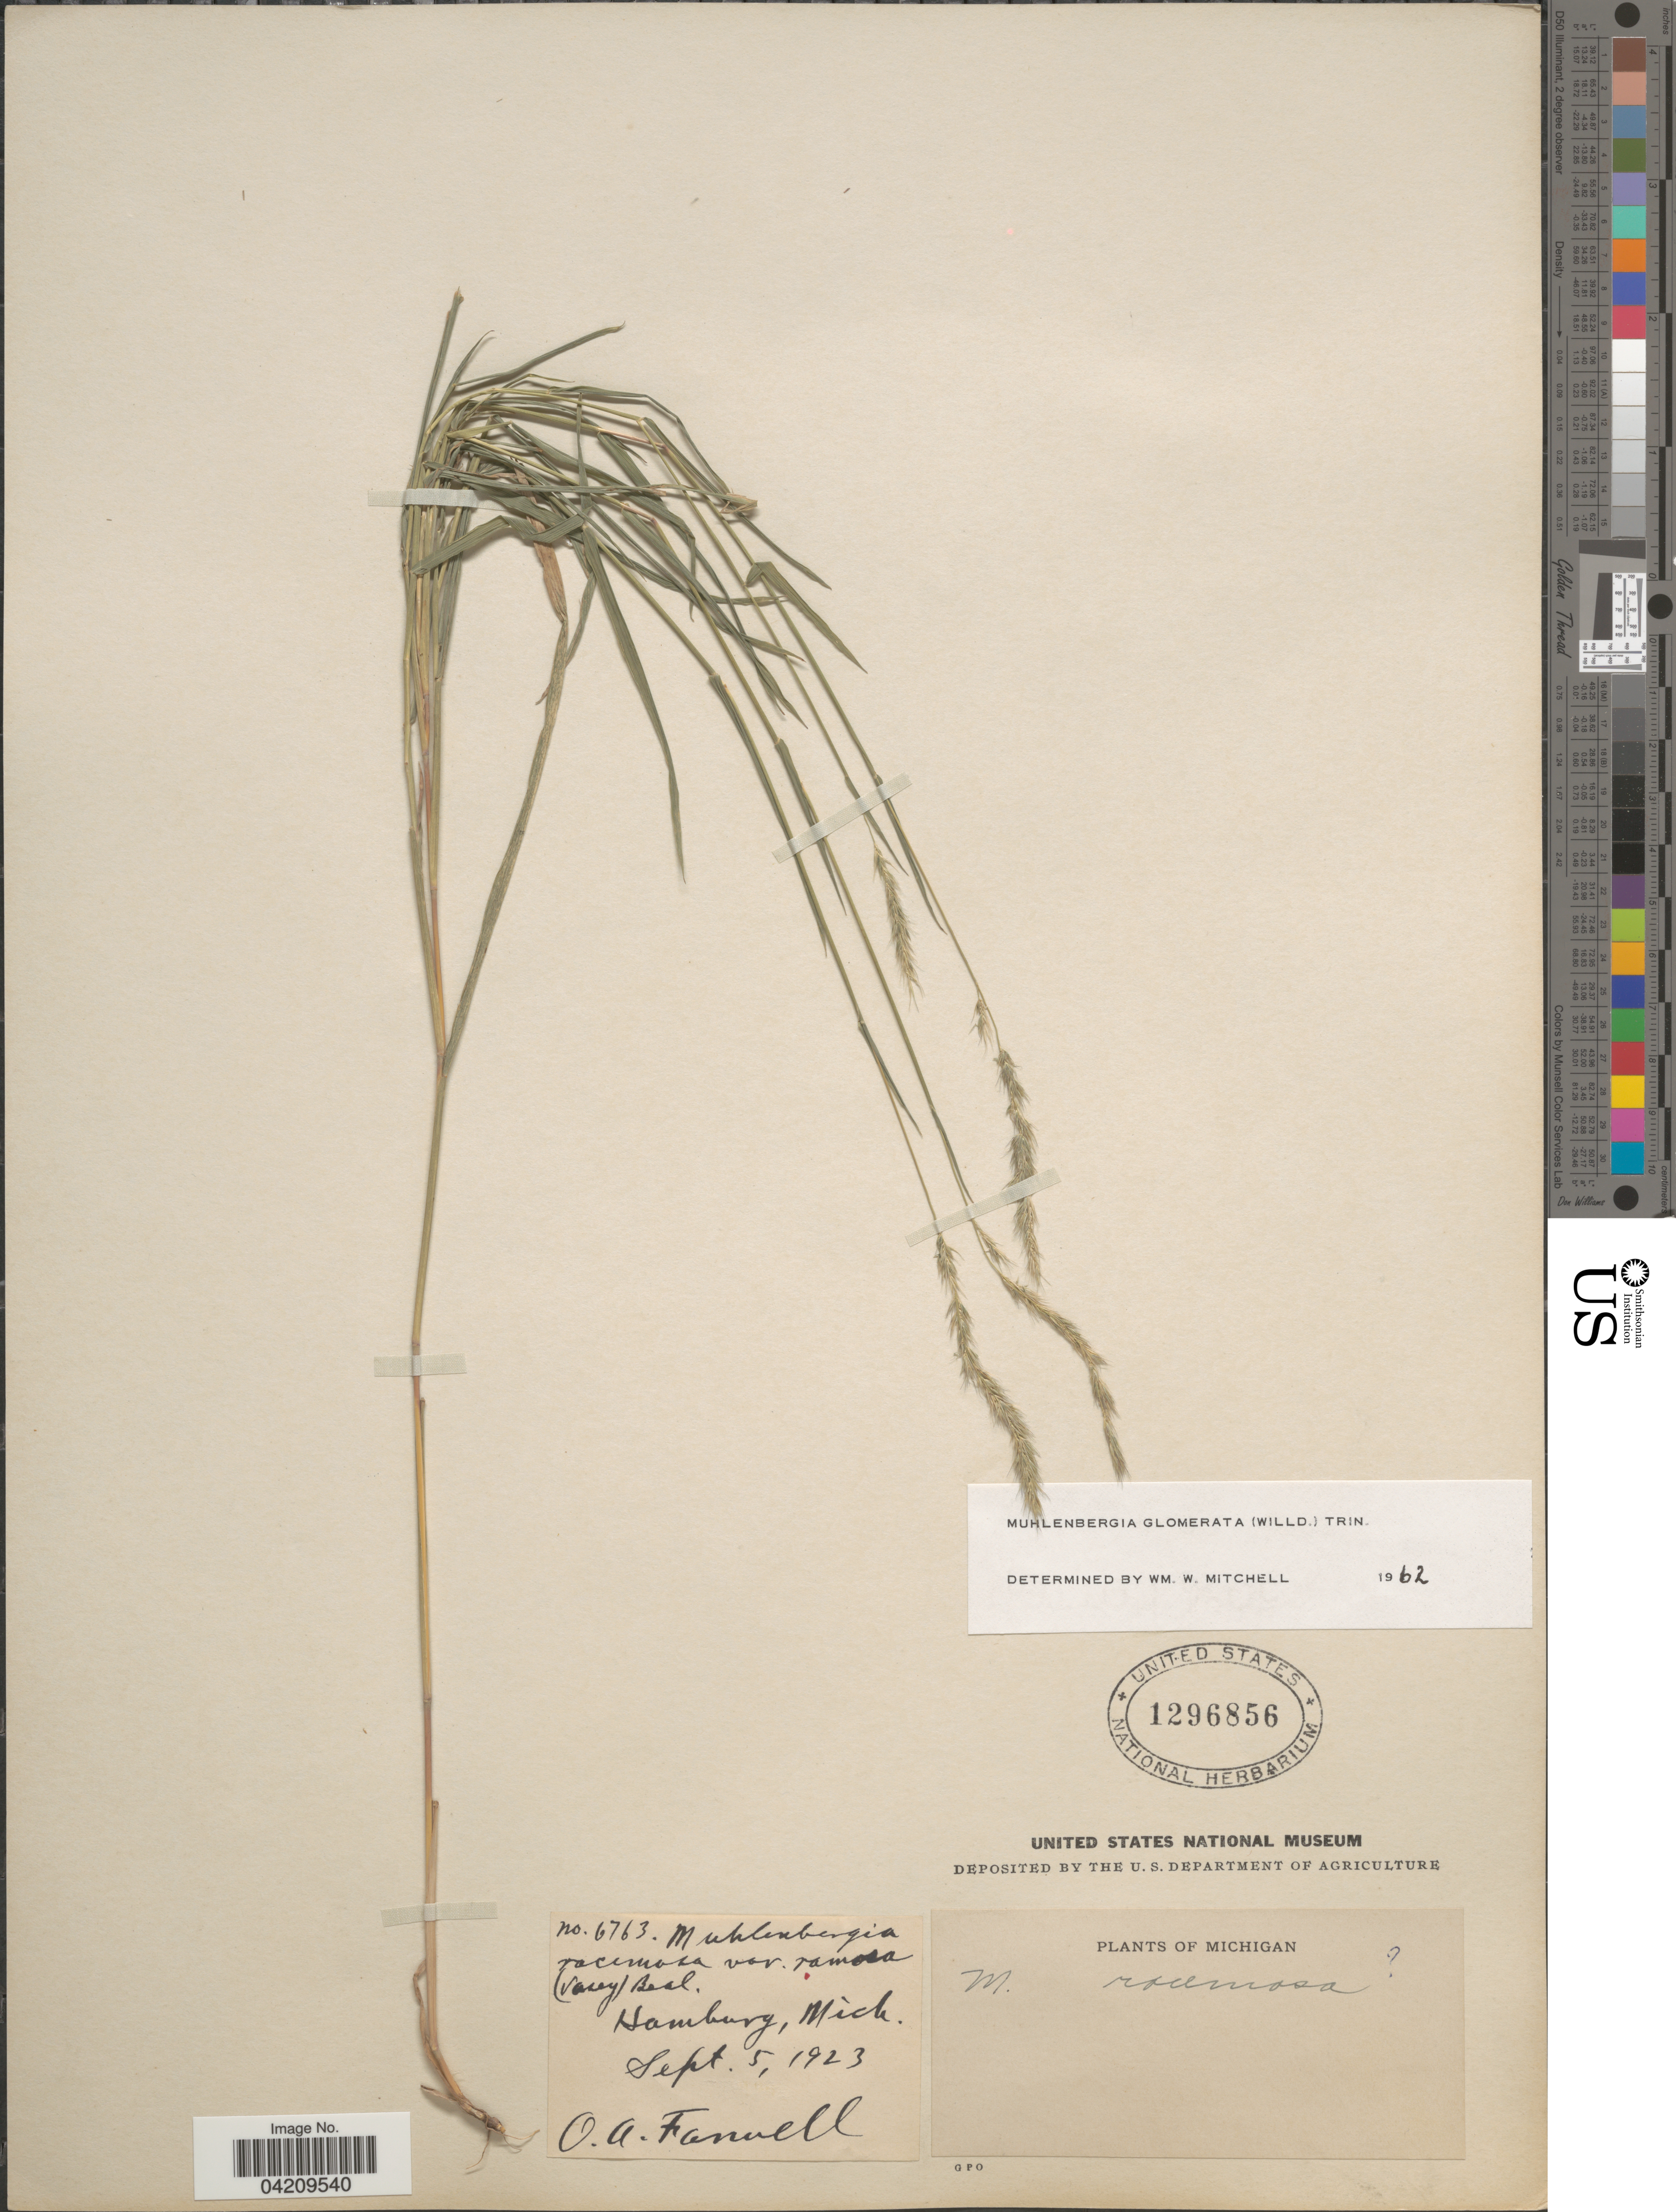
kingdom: Plantae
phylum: Tracheophyta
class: Liliopsida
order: Poales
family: Poaceae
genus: Muhlenbergia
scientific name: Muhlenbergia glomerata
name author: (Willd.) Trin.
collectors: O. Farwell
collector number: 6763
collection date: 1923-09-05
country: United States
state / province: Michigan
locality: Hamburg.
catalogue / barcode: US 1296856